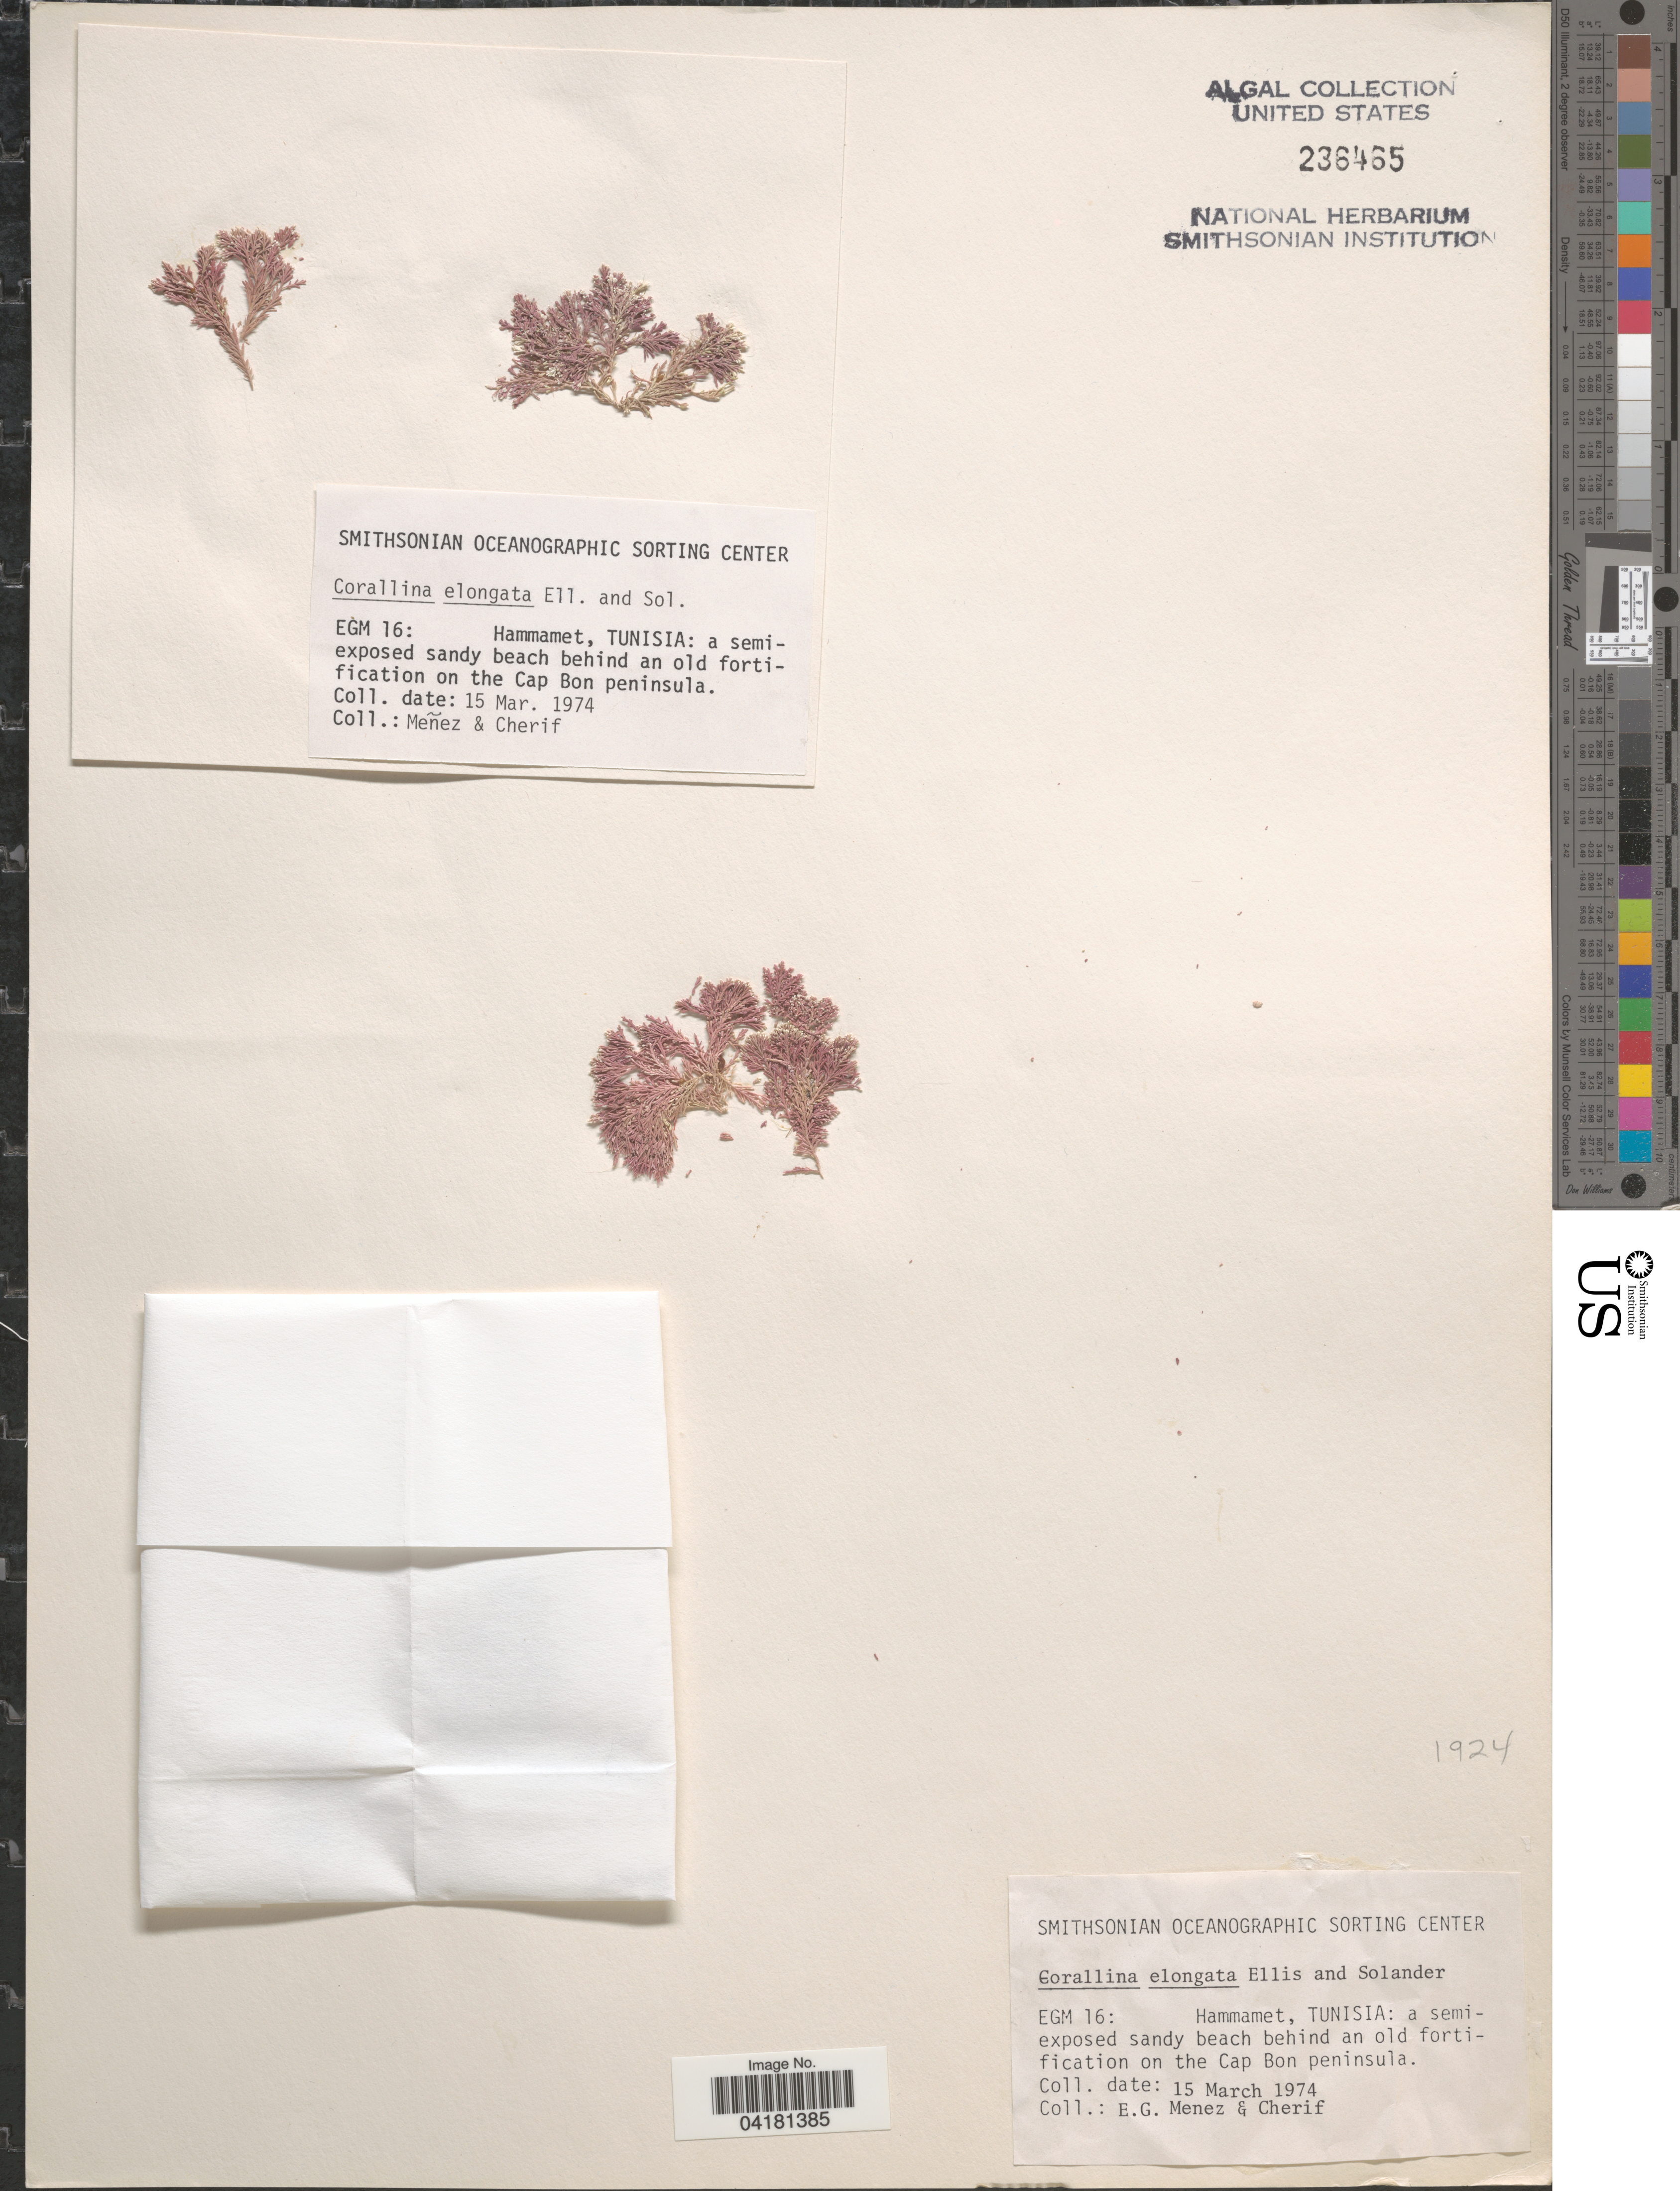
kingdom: Plantae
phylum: Rhodophyta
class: Florideophyceae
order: Corallinales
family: Corallinaceae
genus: Ellisolandia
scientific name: Ellisolandia elongata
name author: (Ellis & Solander) K.R.Hind & G.W. Saunders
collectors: Meñez & -. Cherif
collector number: EGM16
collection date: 1974-03-15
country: Tunisia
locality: Hammamet: a semi-exposed sandy beach behind an old fortification on the Cap Bon peninsula.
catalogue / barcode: US 236465